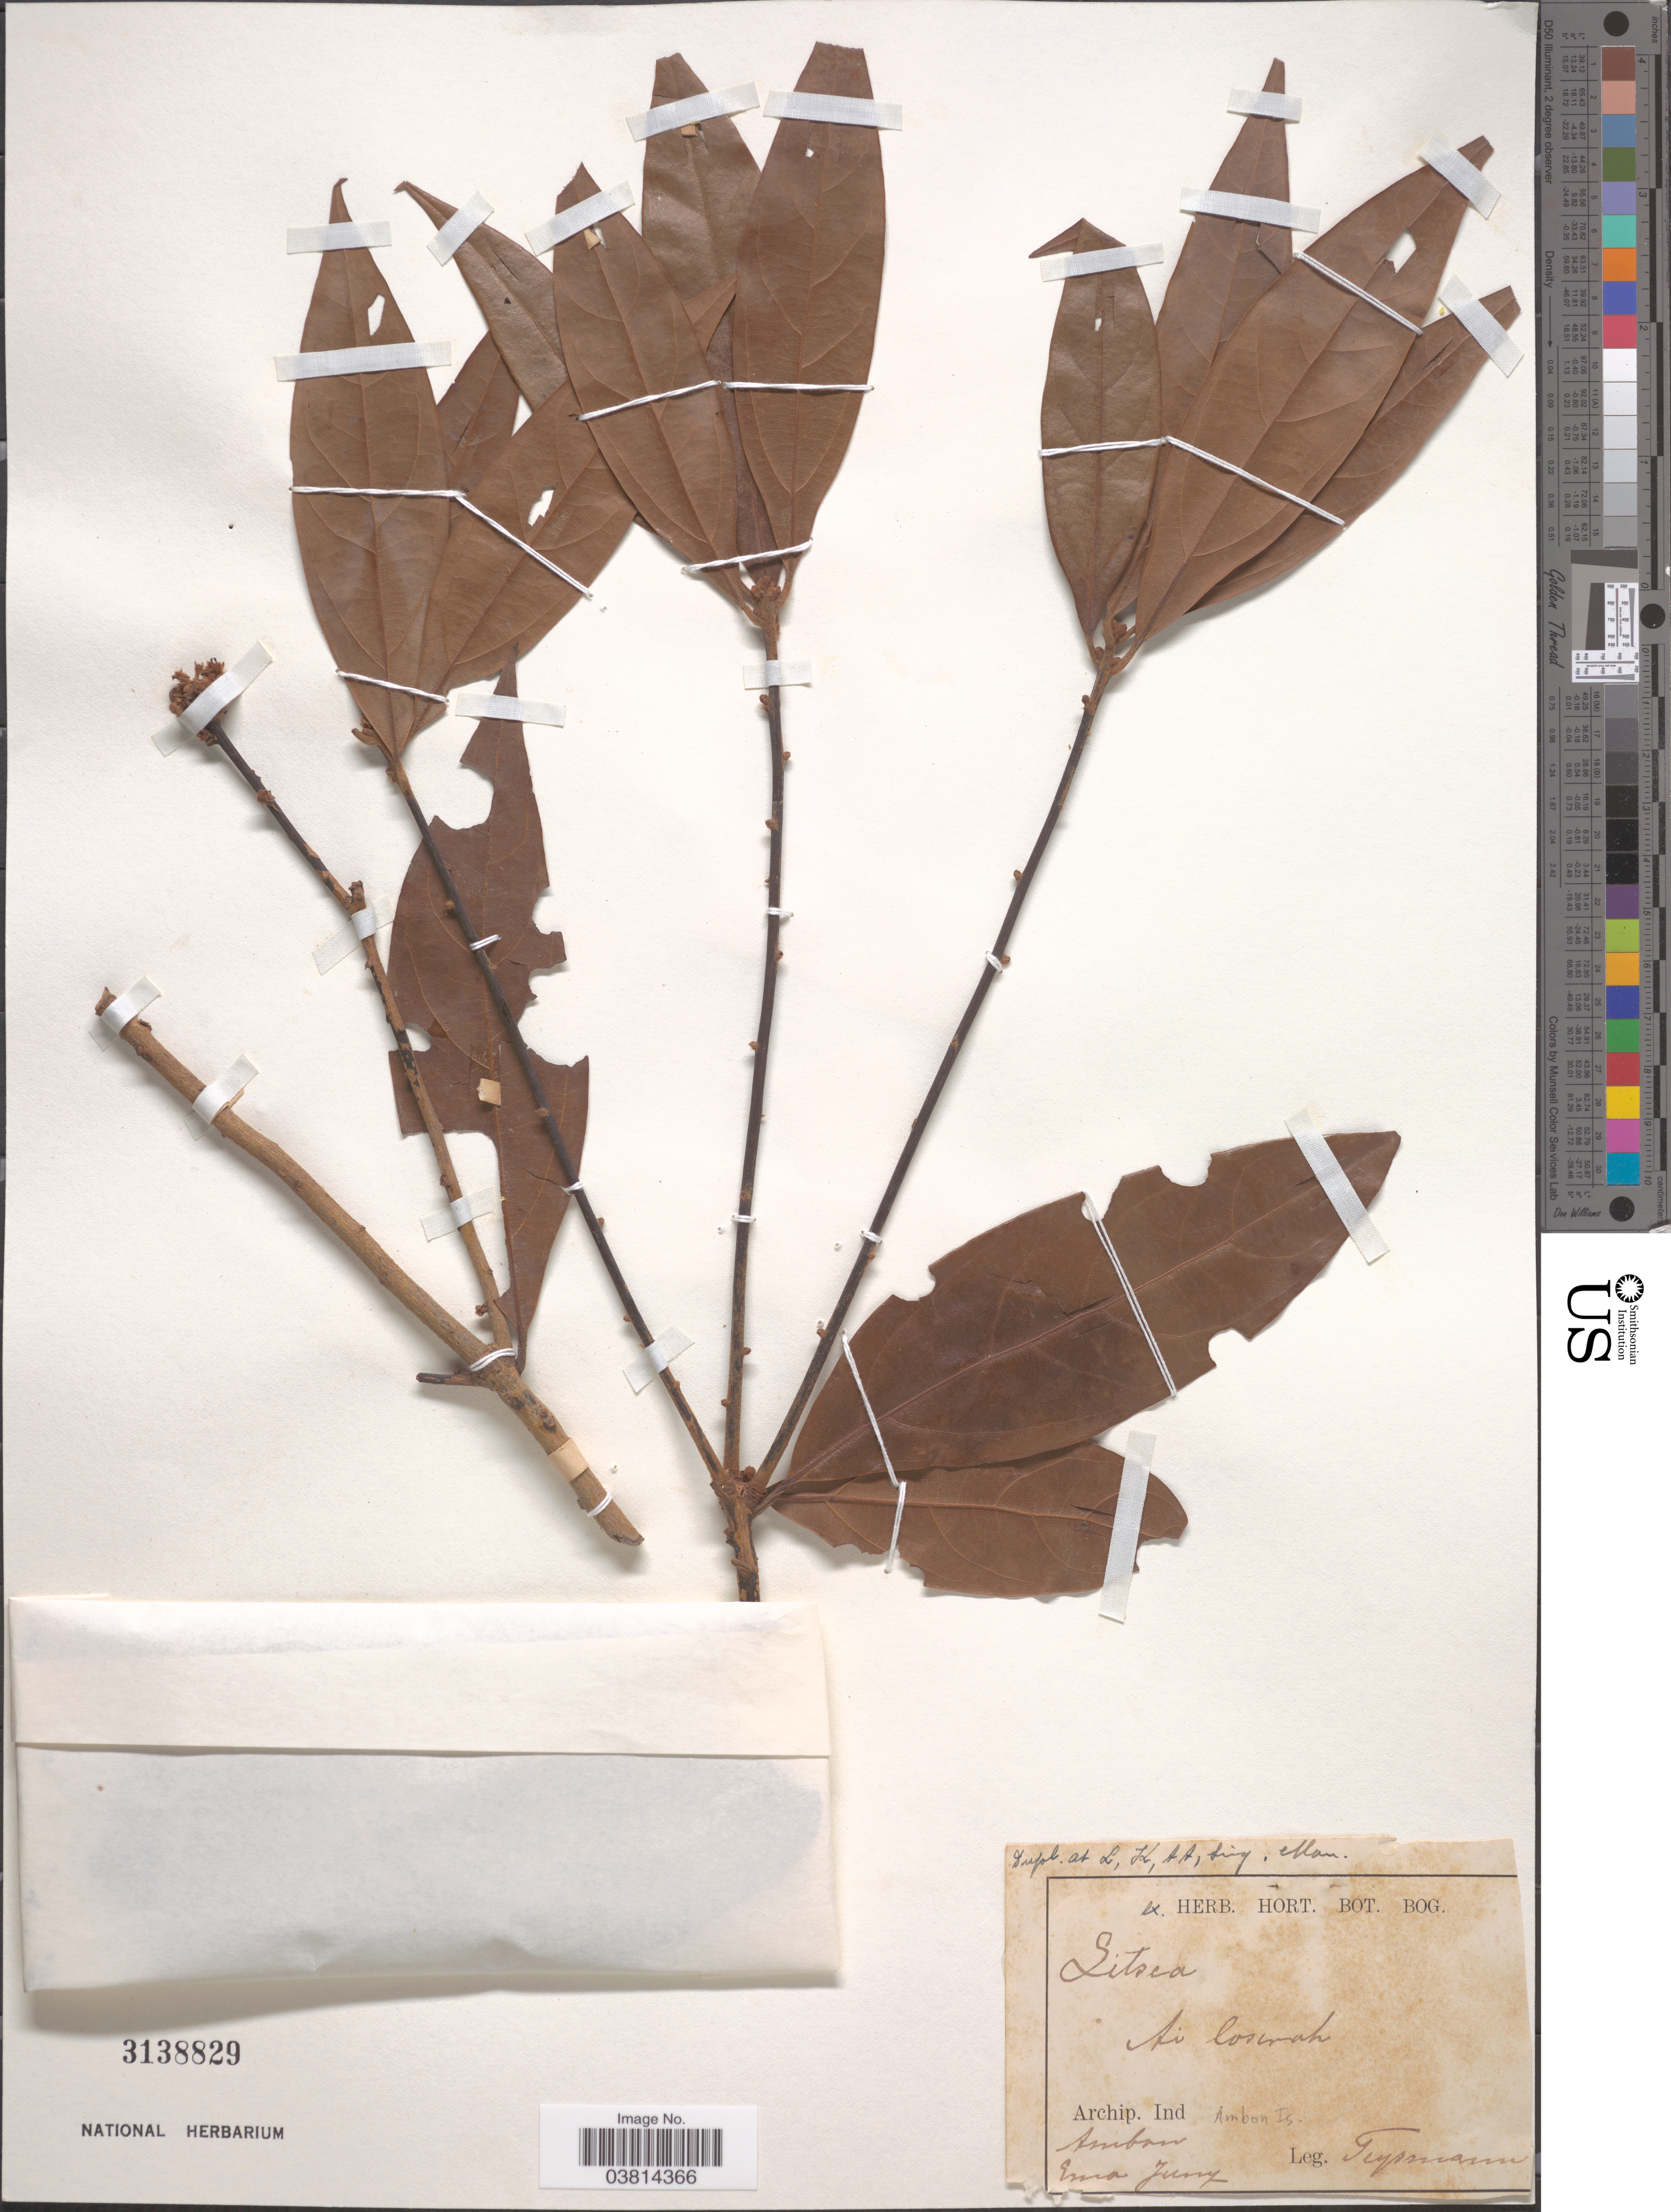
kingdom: Plantae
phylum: Tracheophyta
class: Magnoliopsida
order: Laurales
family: Lauraceae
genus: Litsea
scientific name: Litsea sp.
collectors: Teysmann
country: Indonesia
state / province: Maluku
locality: Archip. Ind. Ambon Is. Ema Juny. [interpreted]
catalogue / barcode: US 3138829